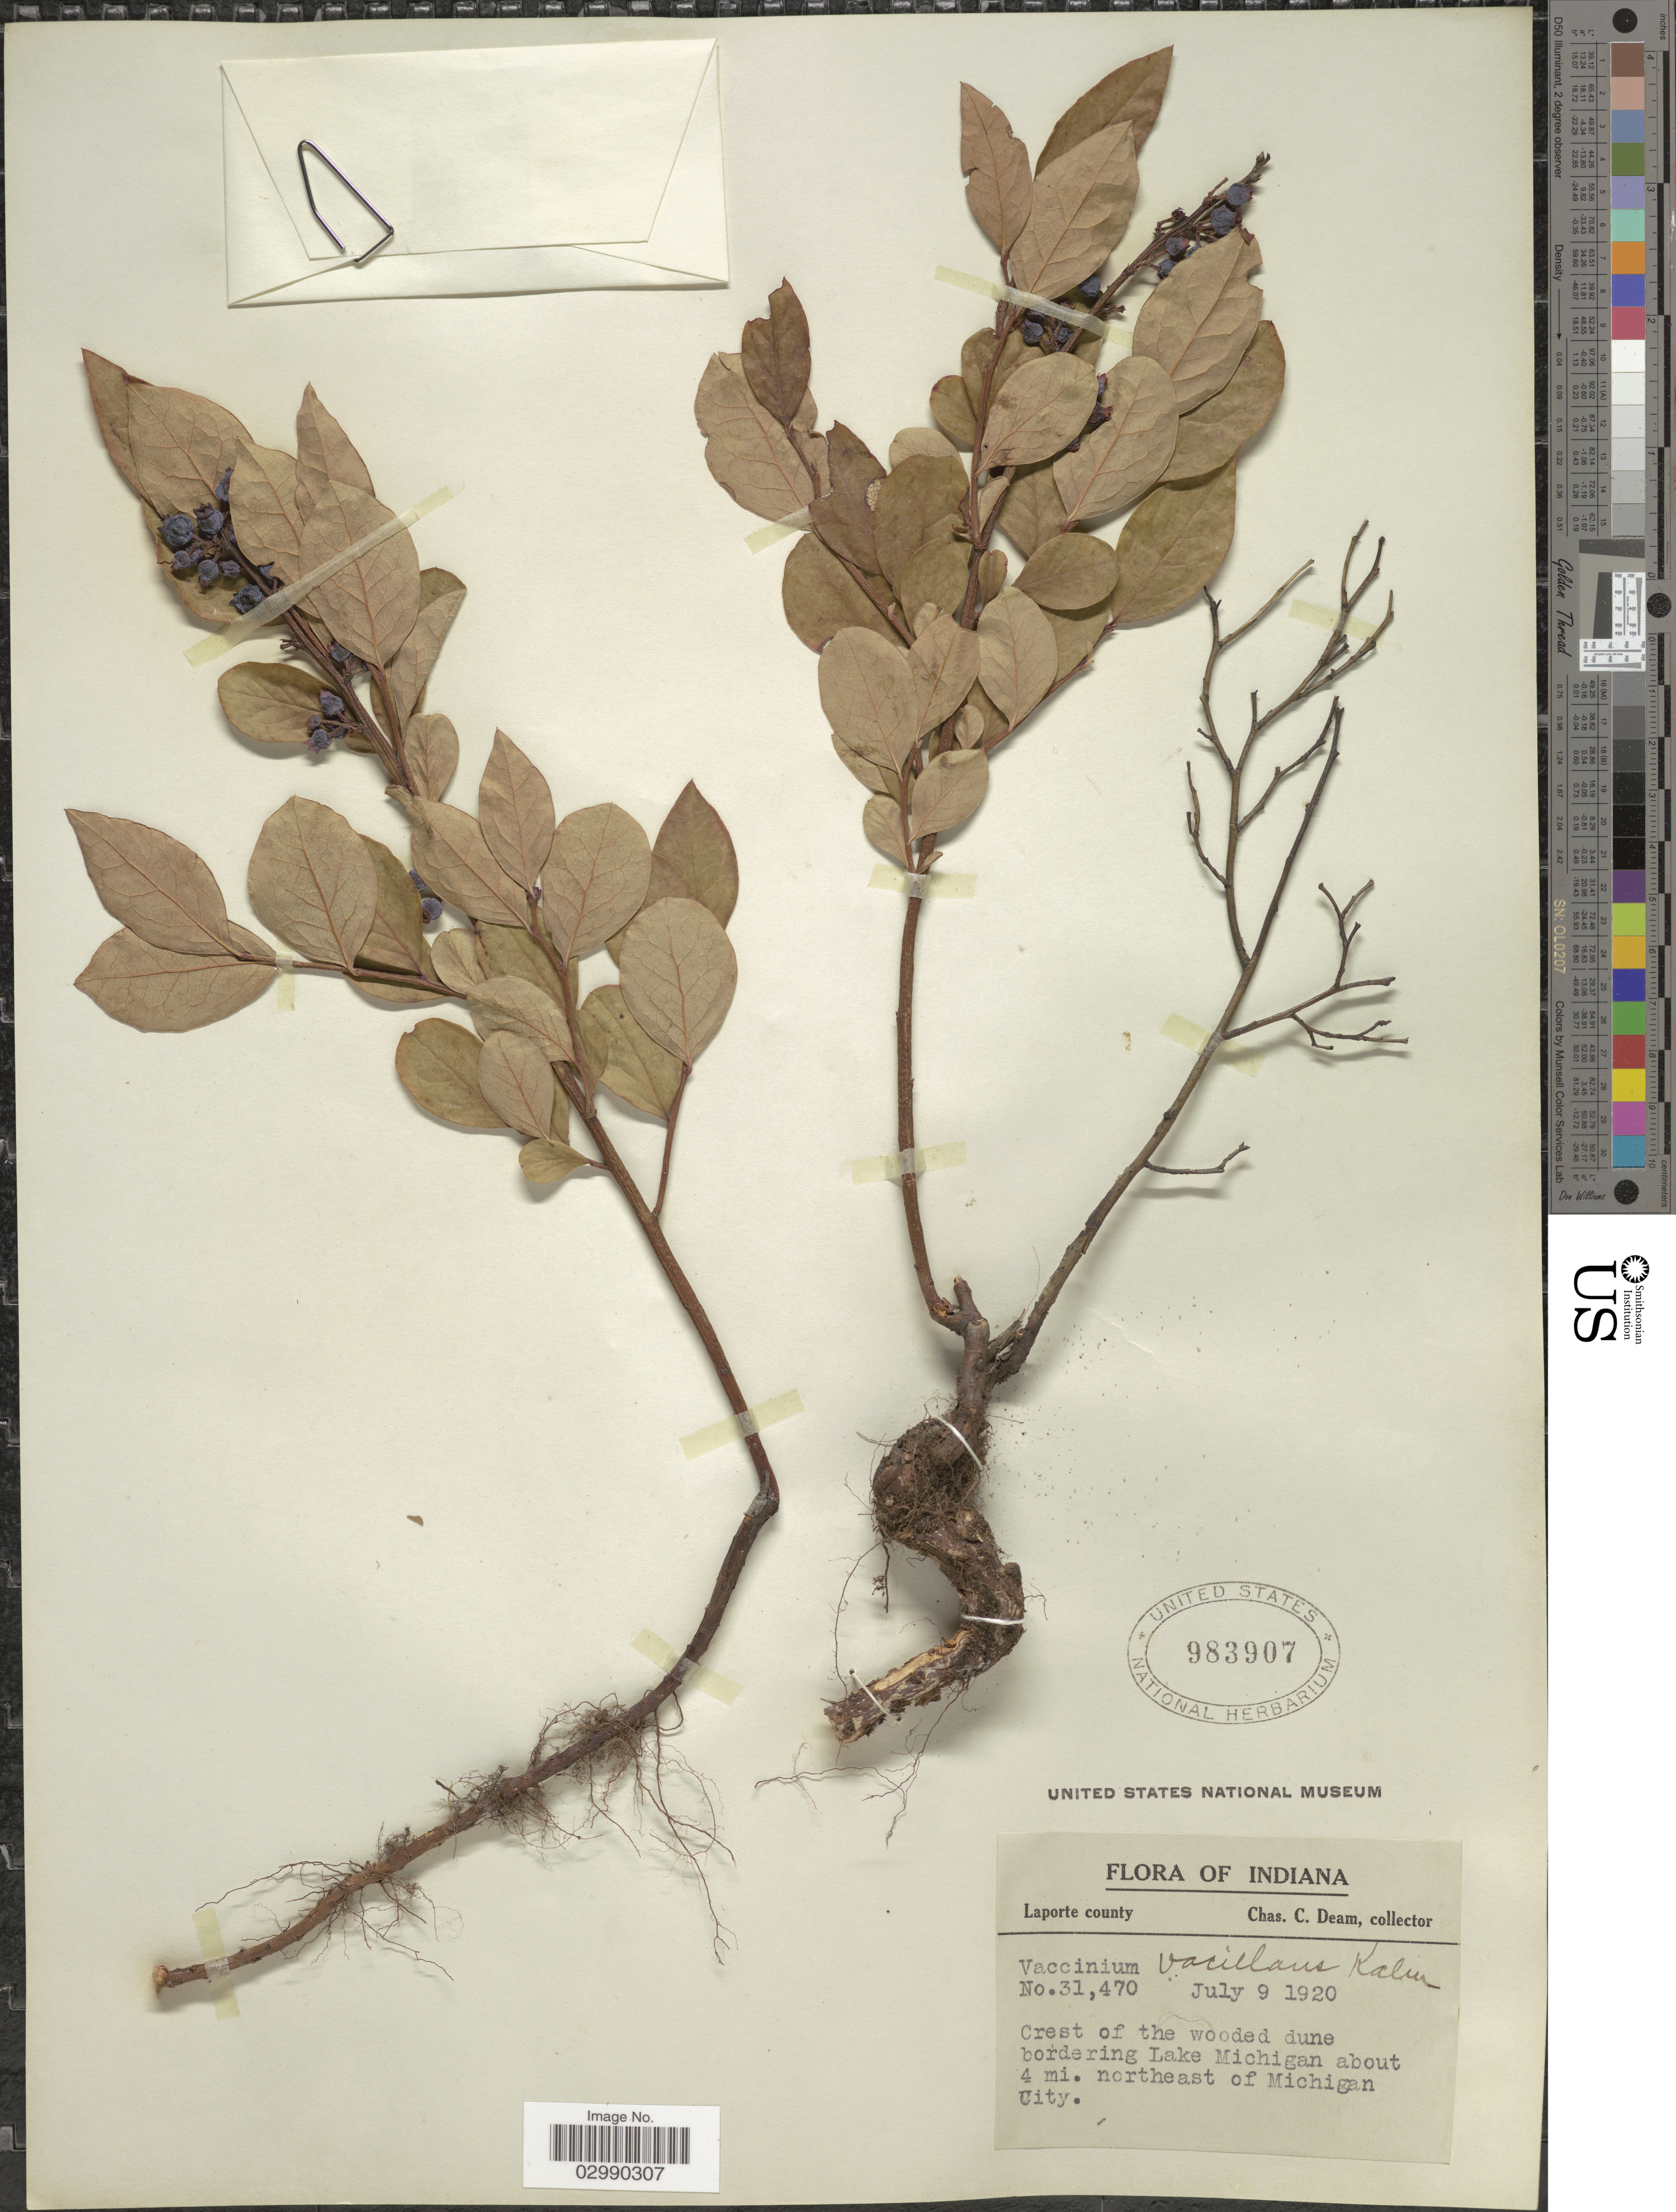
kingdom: Plantae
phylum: Tracheophyta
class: Magnoliopsida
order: Ericales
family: Ericaceae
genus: Vaccinium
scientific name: Vaccinium vacillans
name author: Kalm ex Torr.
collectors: C. Deam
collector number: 31470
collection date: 1920-07-09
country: United States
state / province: Indiana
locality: Laporte County, Crest of the wooded dune bordering Lake Michigan about 4 mi. northeast of Michigan City.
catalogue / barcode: US 983907